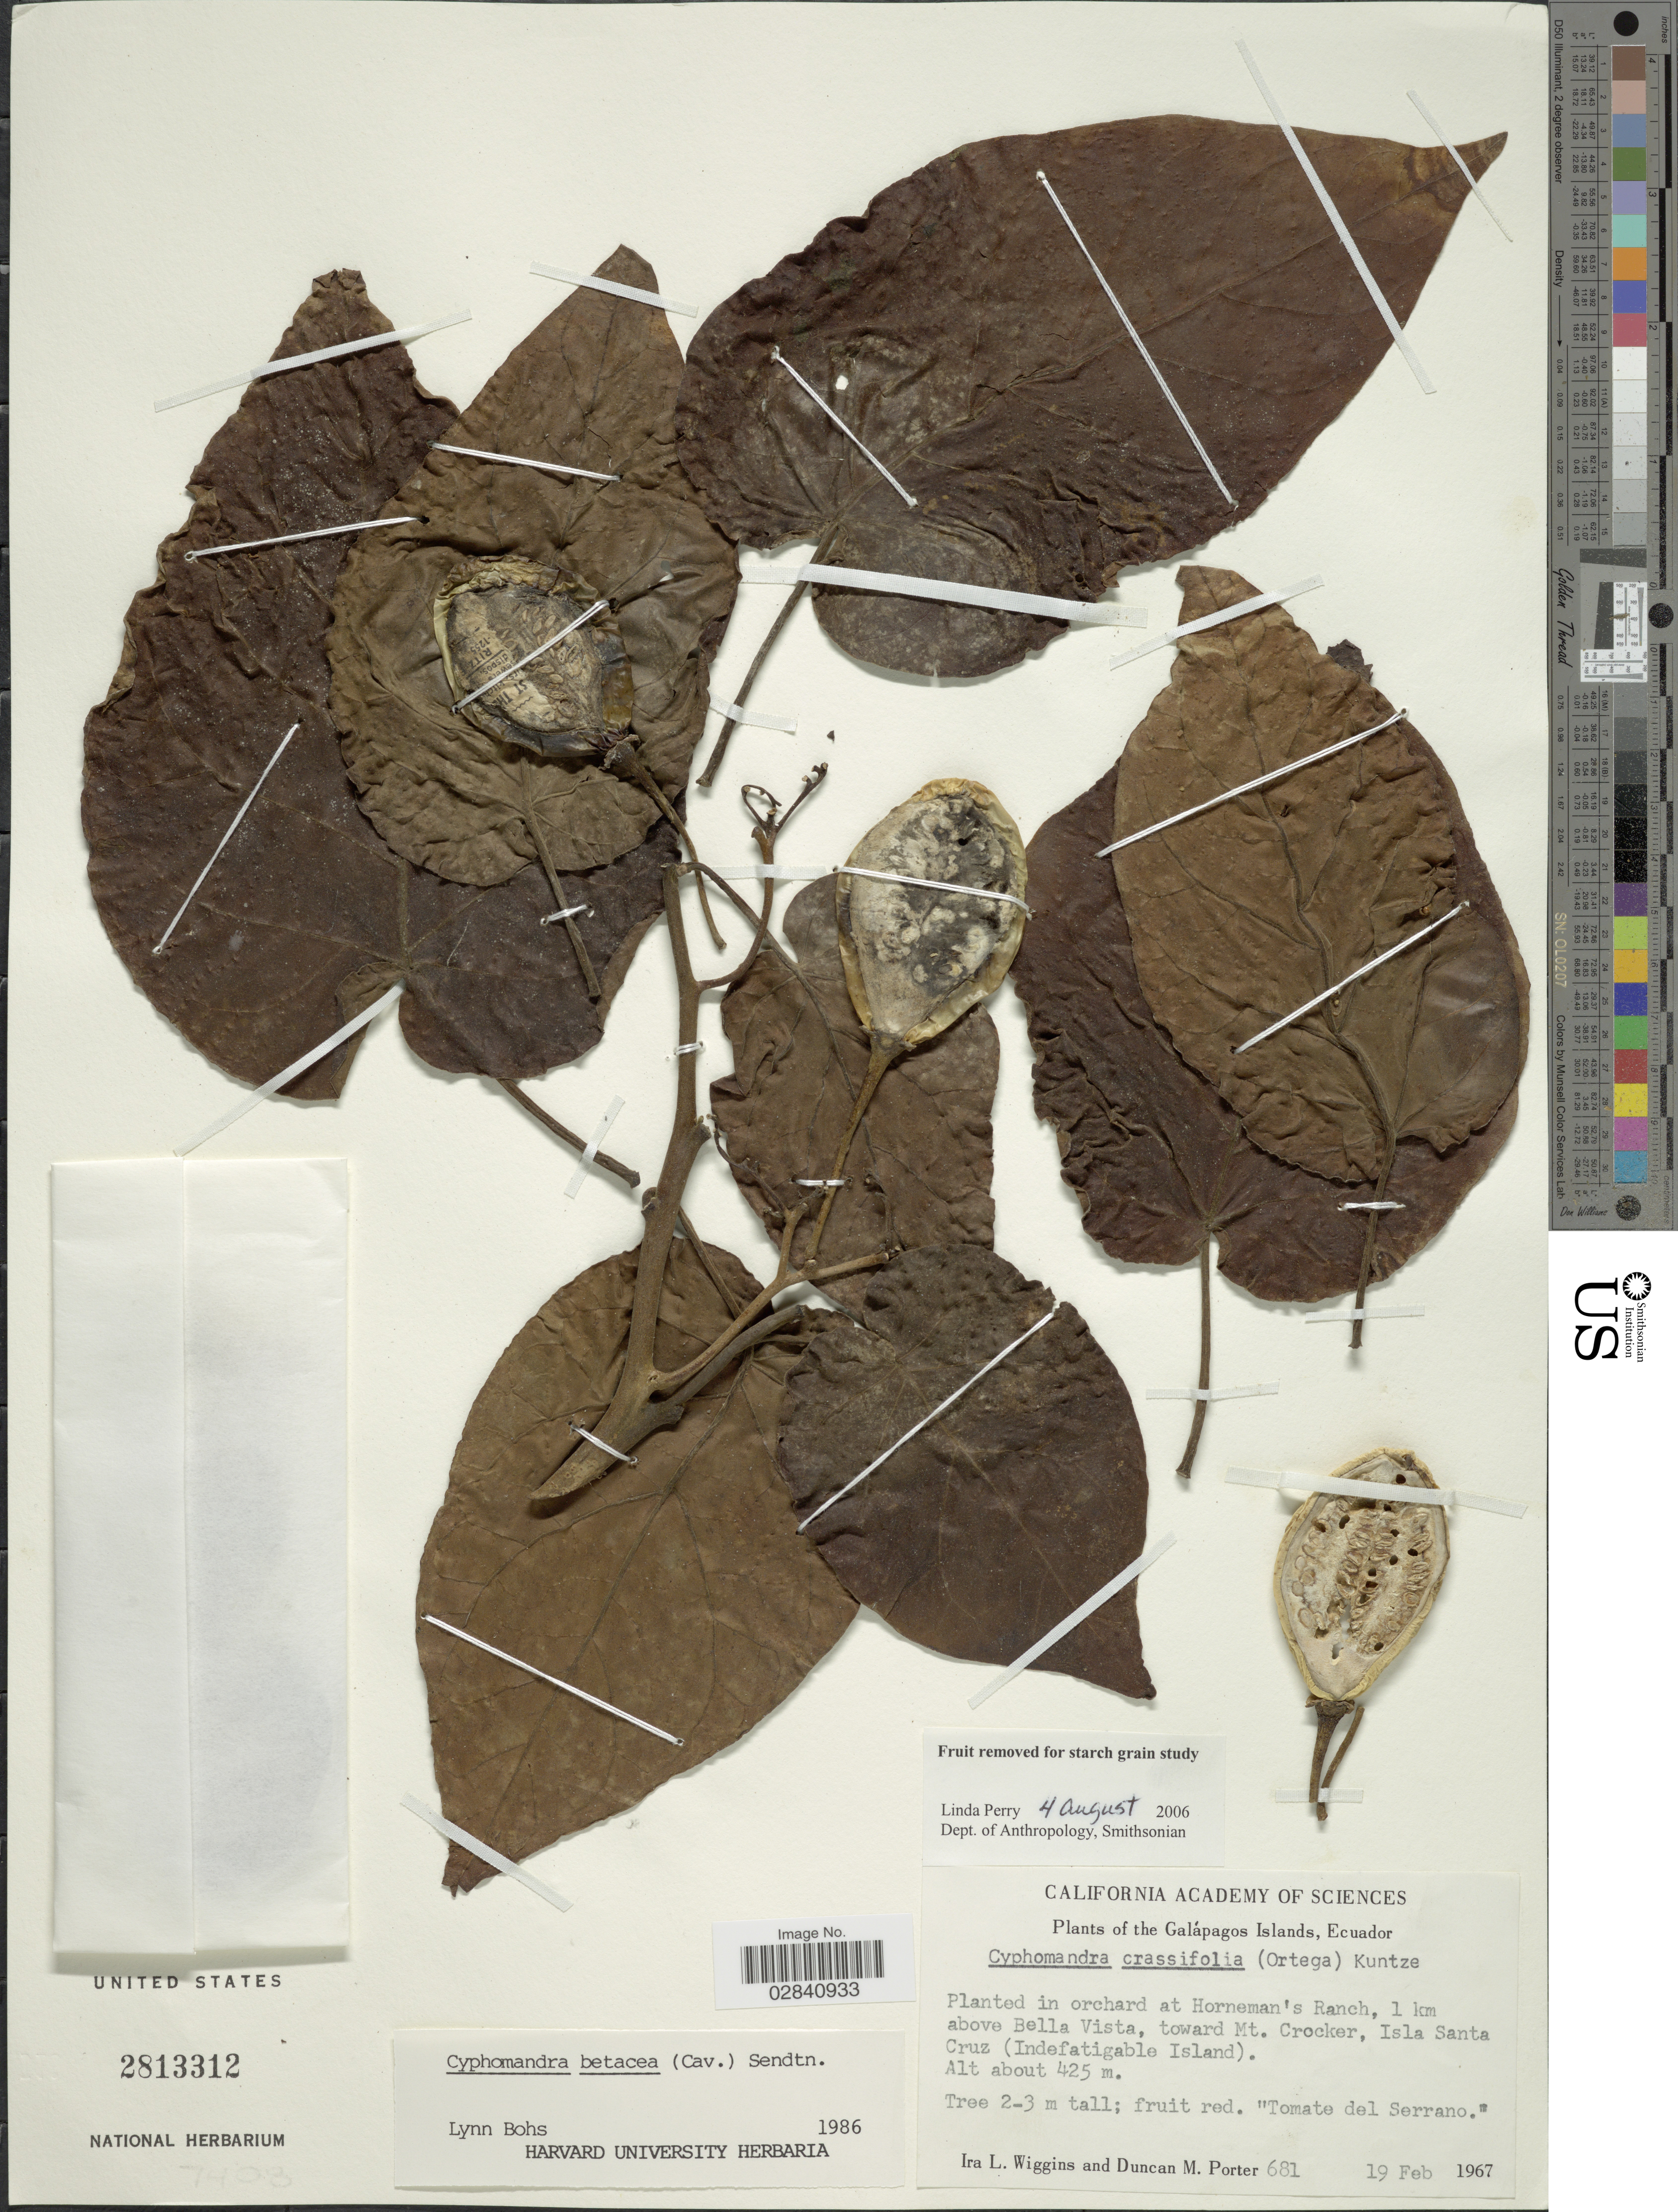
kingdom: Plantae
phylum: Tracheophyta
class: Magnoliopsida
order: Solanales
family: Solanaceae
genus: Cyphomandra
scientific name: Cyphomandra betacea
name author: (Cav.) Sendtn.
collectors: I. L. Wiggins & D. M. Porter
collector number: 681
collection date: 1967-02-19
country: Ecuador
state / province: Colón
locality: Galápagos Islands. In orchard at Horneman's Ranch, 1 km above Bella Vista, toward Mt. Crocker, Isla Santa Cruz (Indefatigable Island).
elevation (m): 425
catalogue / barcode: US 2813312